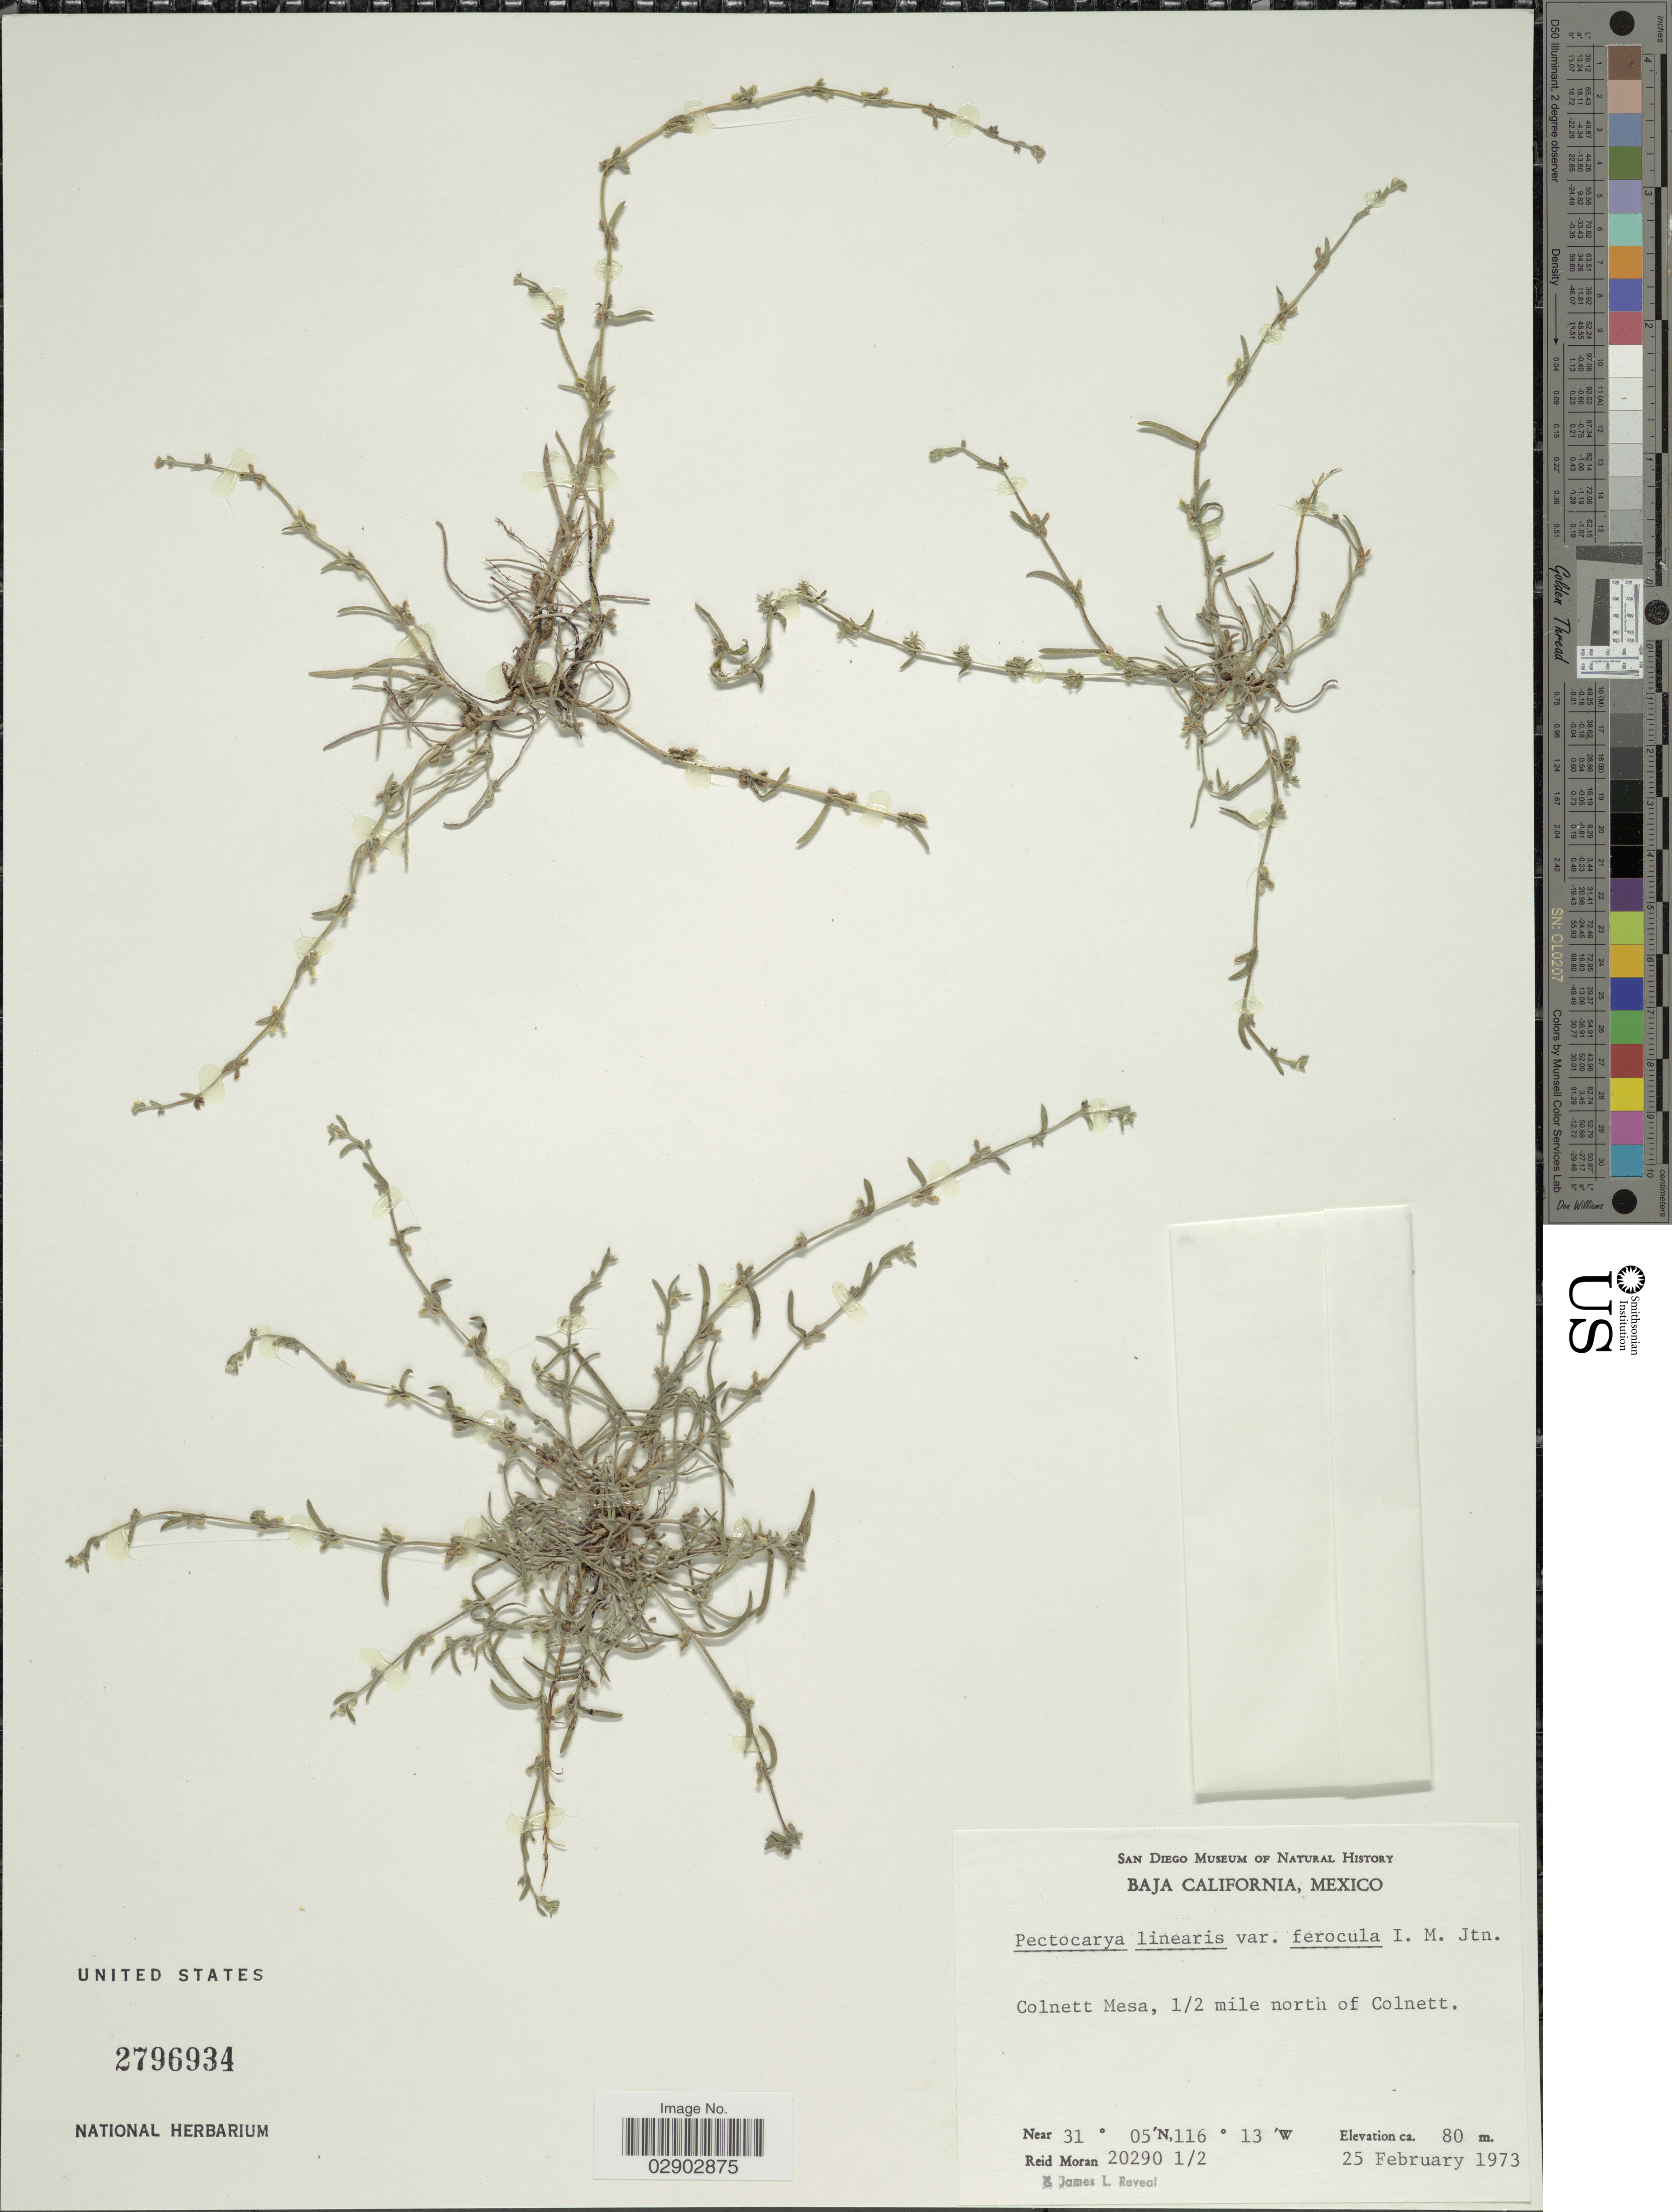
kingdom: Plantae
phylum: Tracheophyta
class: Magnoliopsida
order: Boraginales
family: Boraginaceae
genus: Pectocarya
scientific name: Pectocarya linearis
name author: (Ruiz & Pav.) DC.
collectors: R. Moran & J. L. Reveal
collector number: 202901/2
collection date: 1973-02-25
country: Mexico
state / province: Baja California Norte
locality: Colnett Mesa, ½ mile north of Colnett.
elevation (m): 80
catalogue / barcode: US 2796934